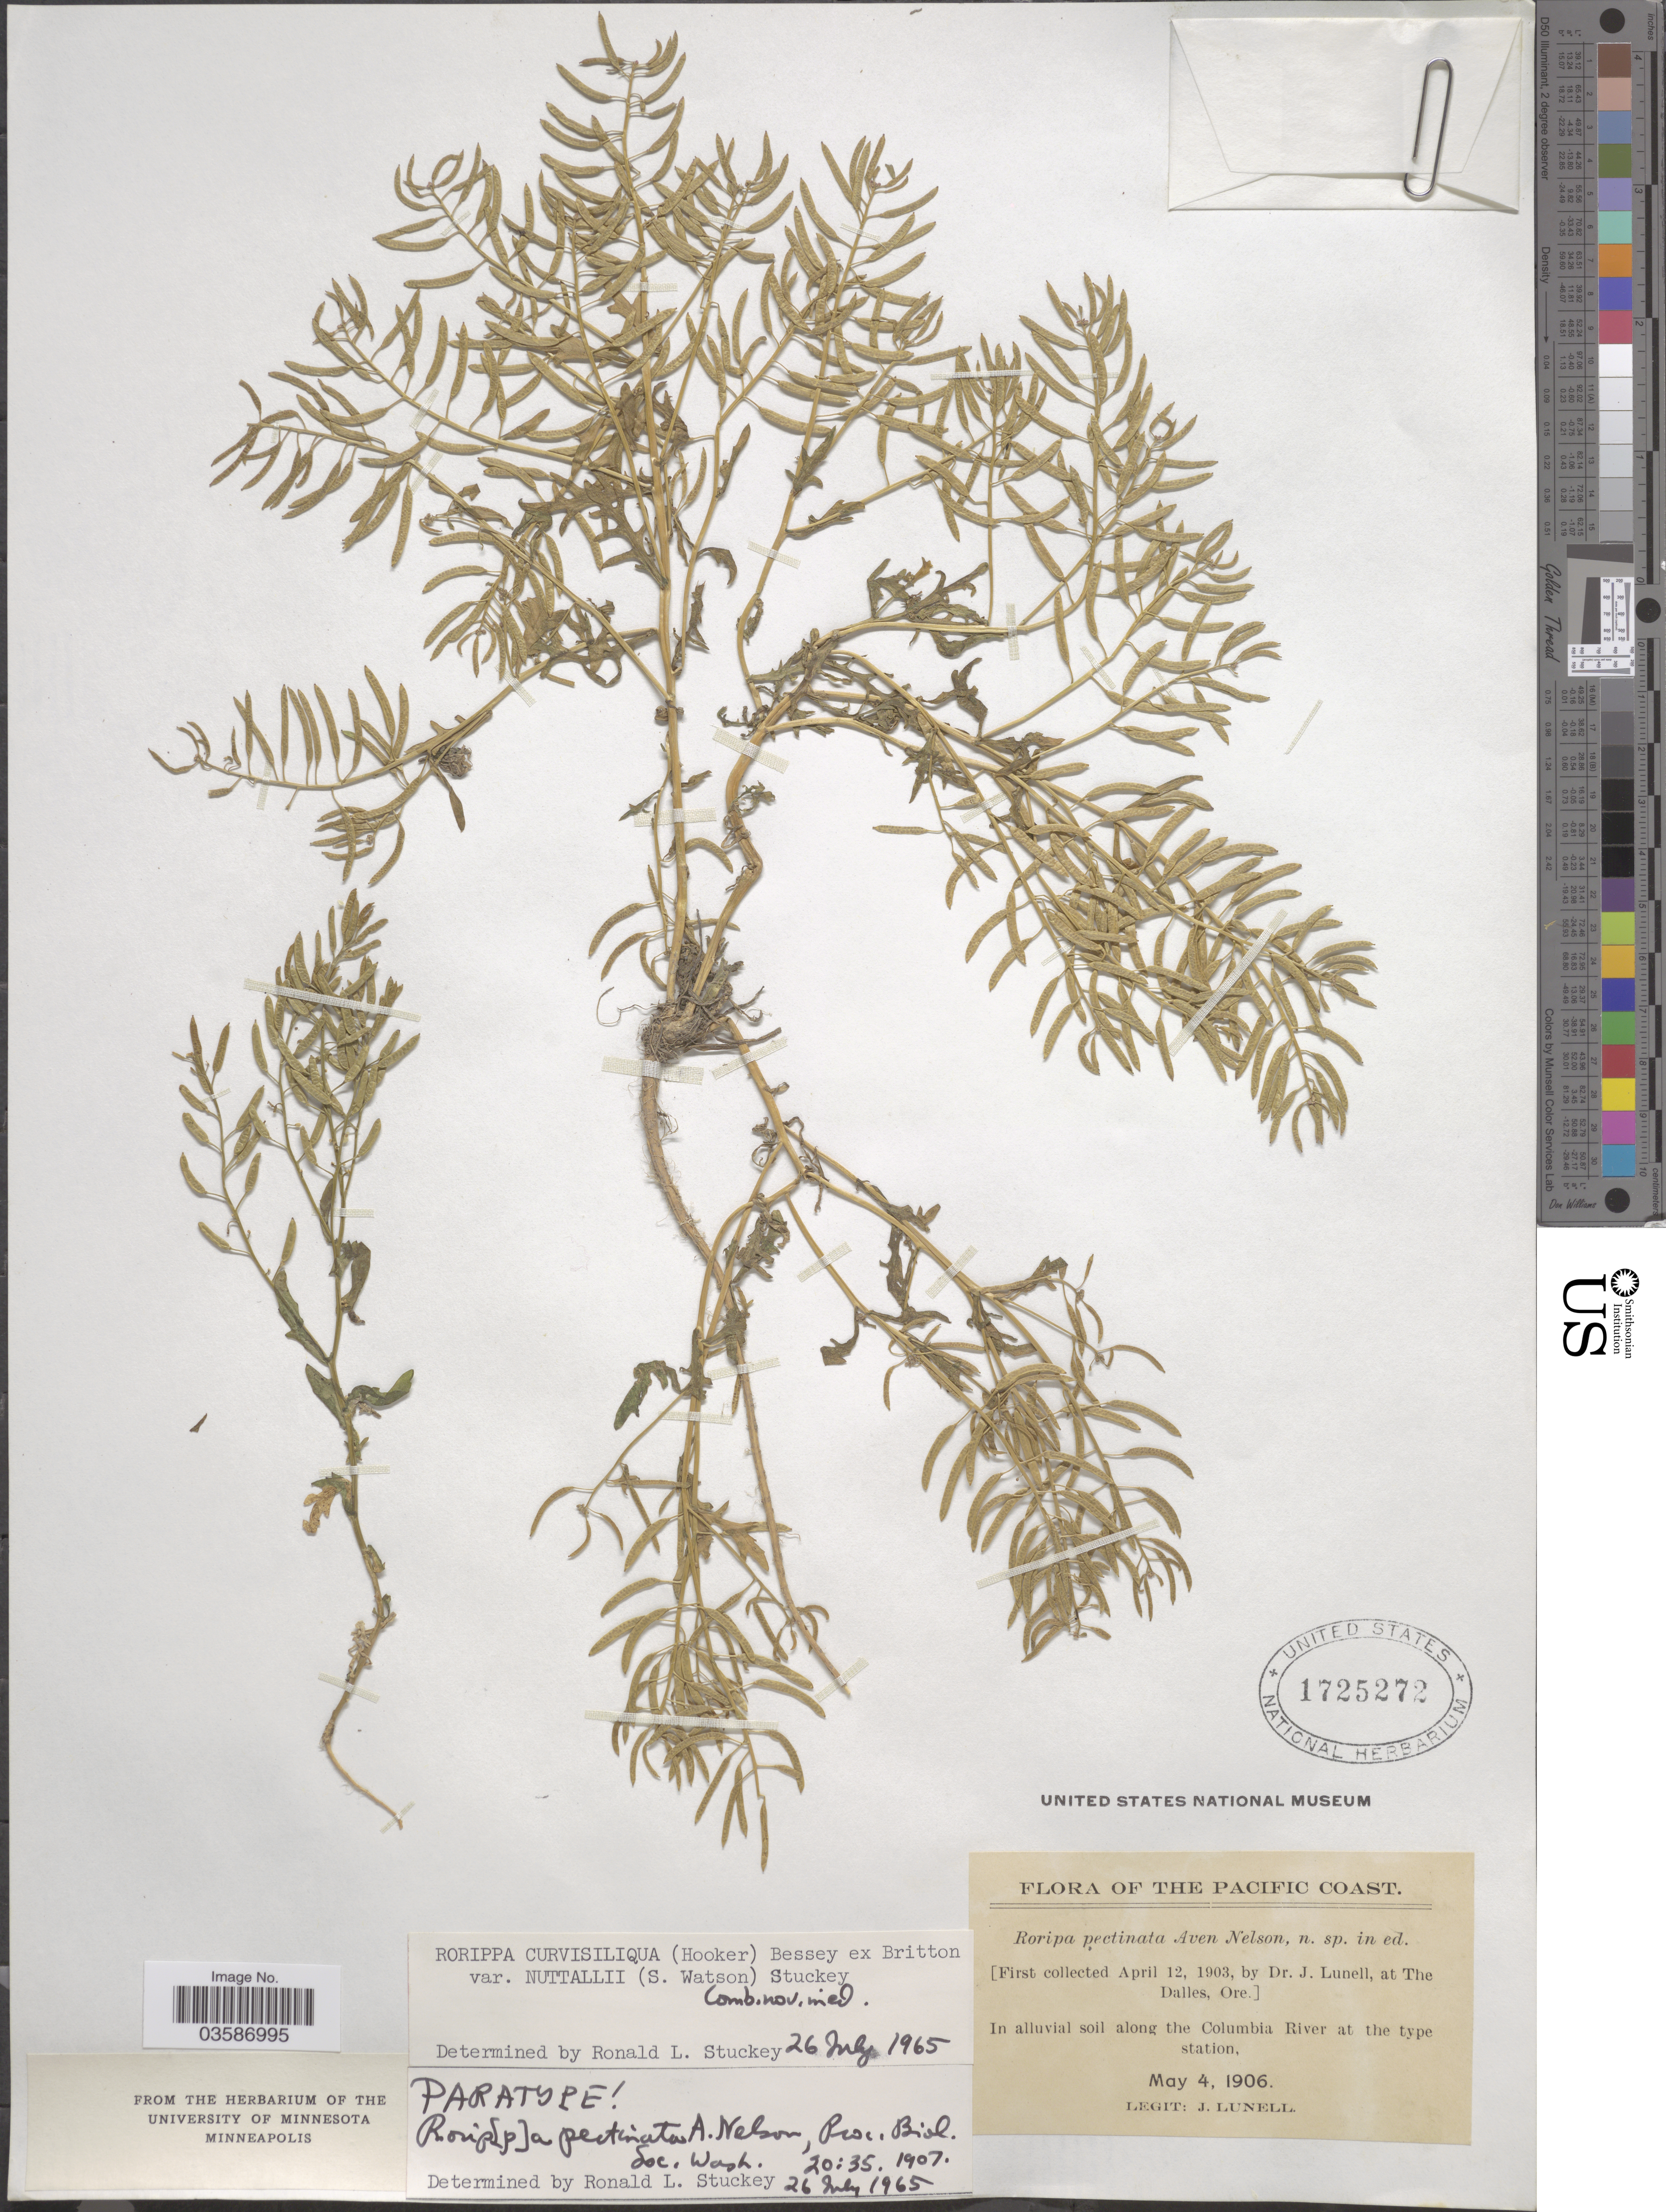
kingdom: Plantae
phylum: Tracheophyta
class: Magnoliopsida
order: Brassicales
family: Brassicaceae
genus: Rorippa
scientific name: Rorippa curvisiliqua var. nuttallii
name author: (S. Watson) Stuckey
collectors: J. Lunell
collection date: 1906-05-04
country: United States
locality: The Pacific Coast. Along the Columbia River at the type station.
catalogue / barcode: US 1725272